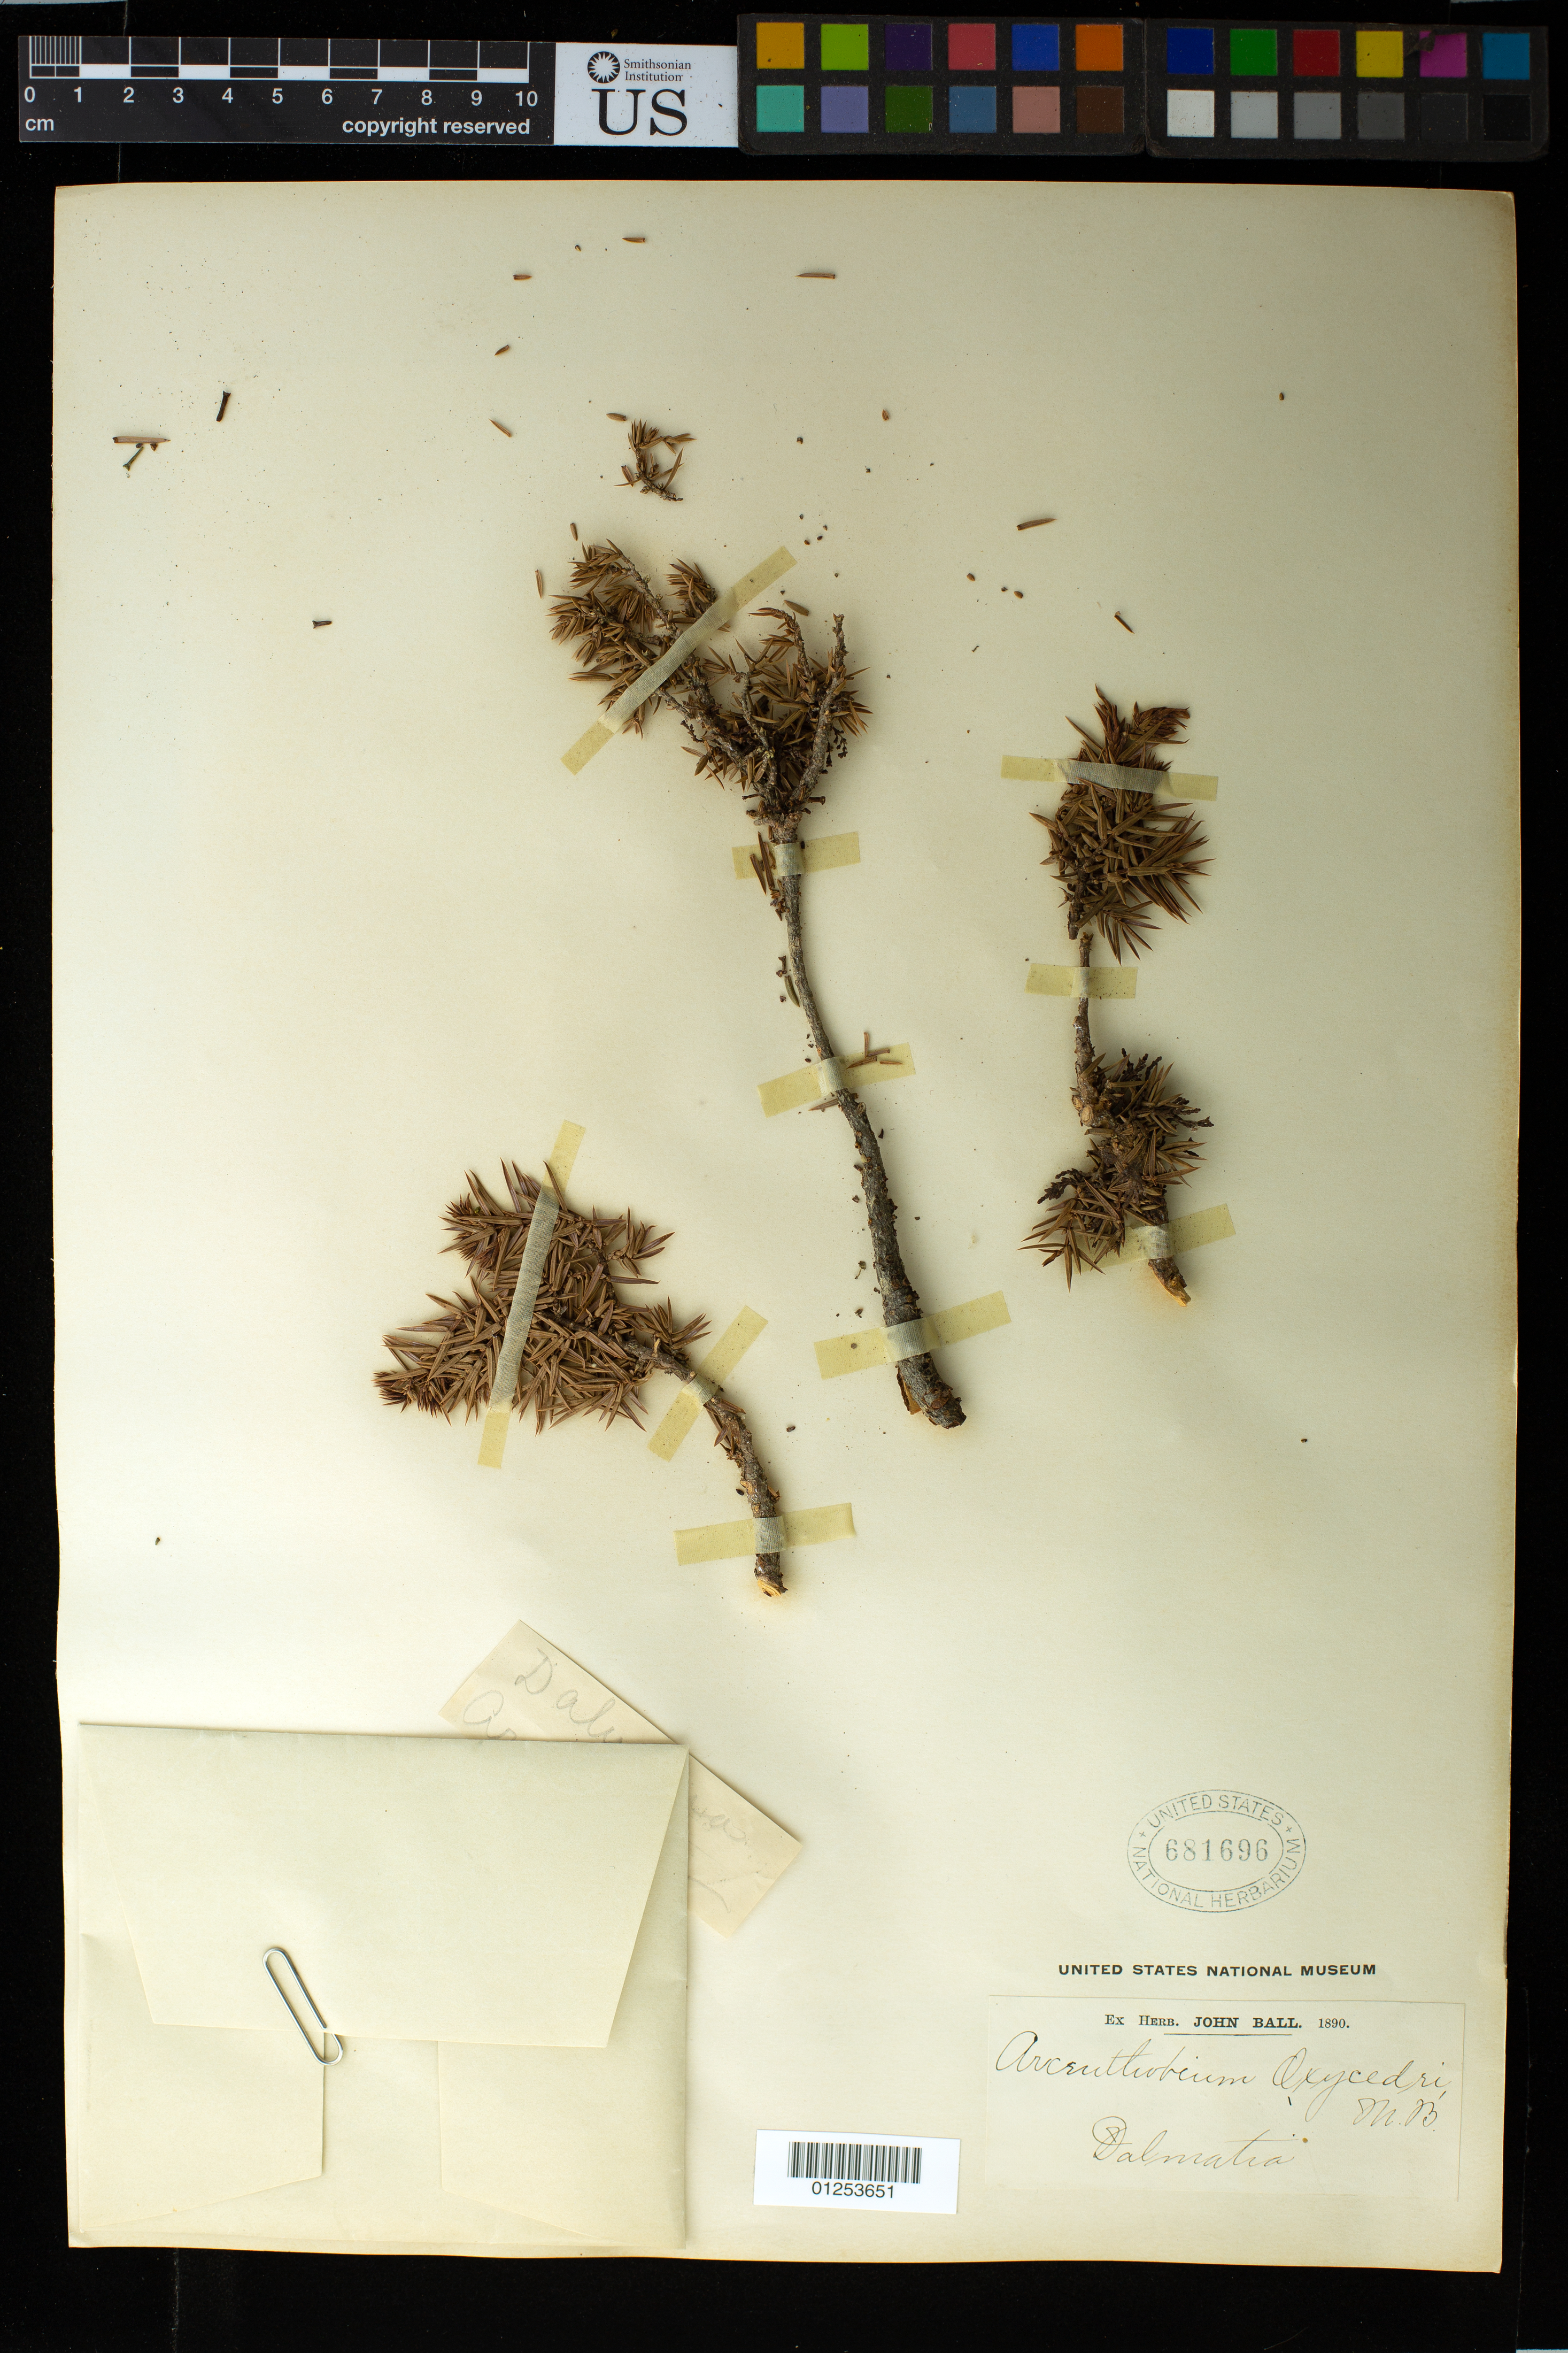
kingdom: Plantae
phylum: Tracheophyta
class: Magnoliopsida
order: Santalales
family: Viscaceae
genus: Arceuthobium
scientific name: Arceuthobium oxycedri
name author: (DC.) M. Bieb.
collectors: J. Ball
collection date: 1890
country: Croatia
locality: Dalmatia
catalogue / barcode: US 681696